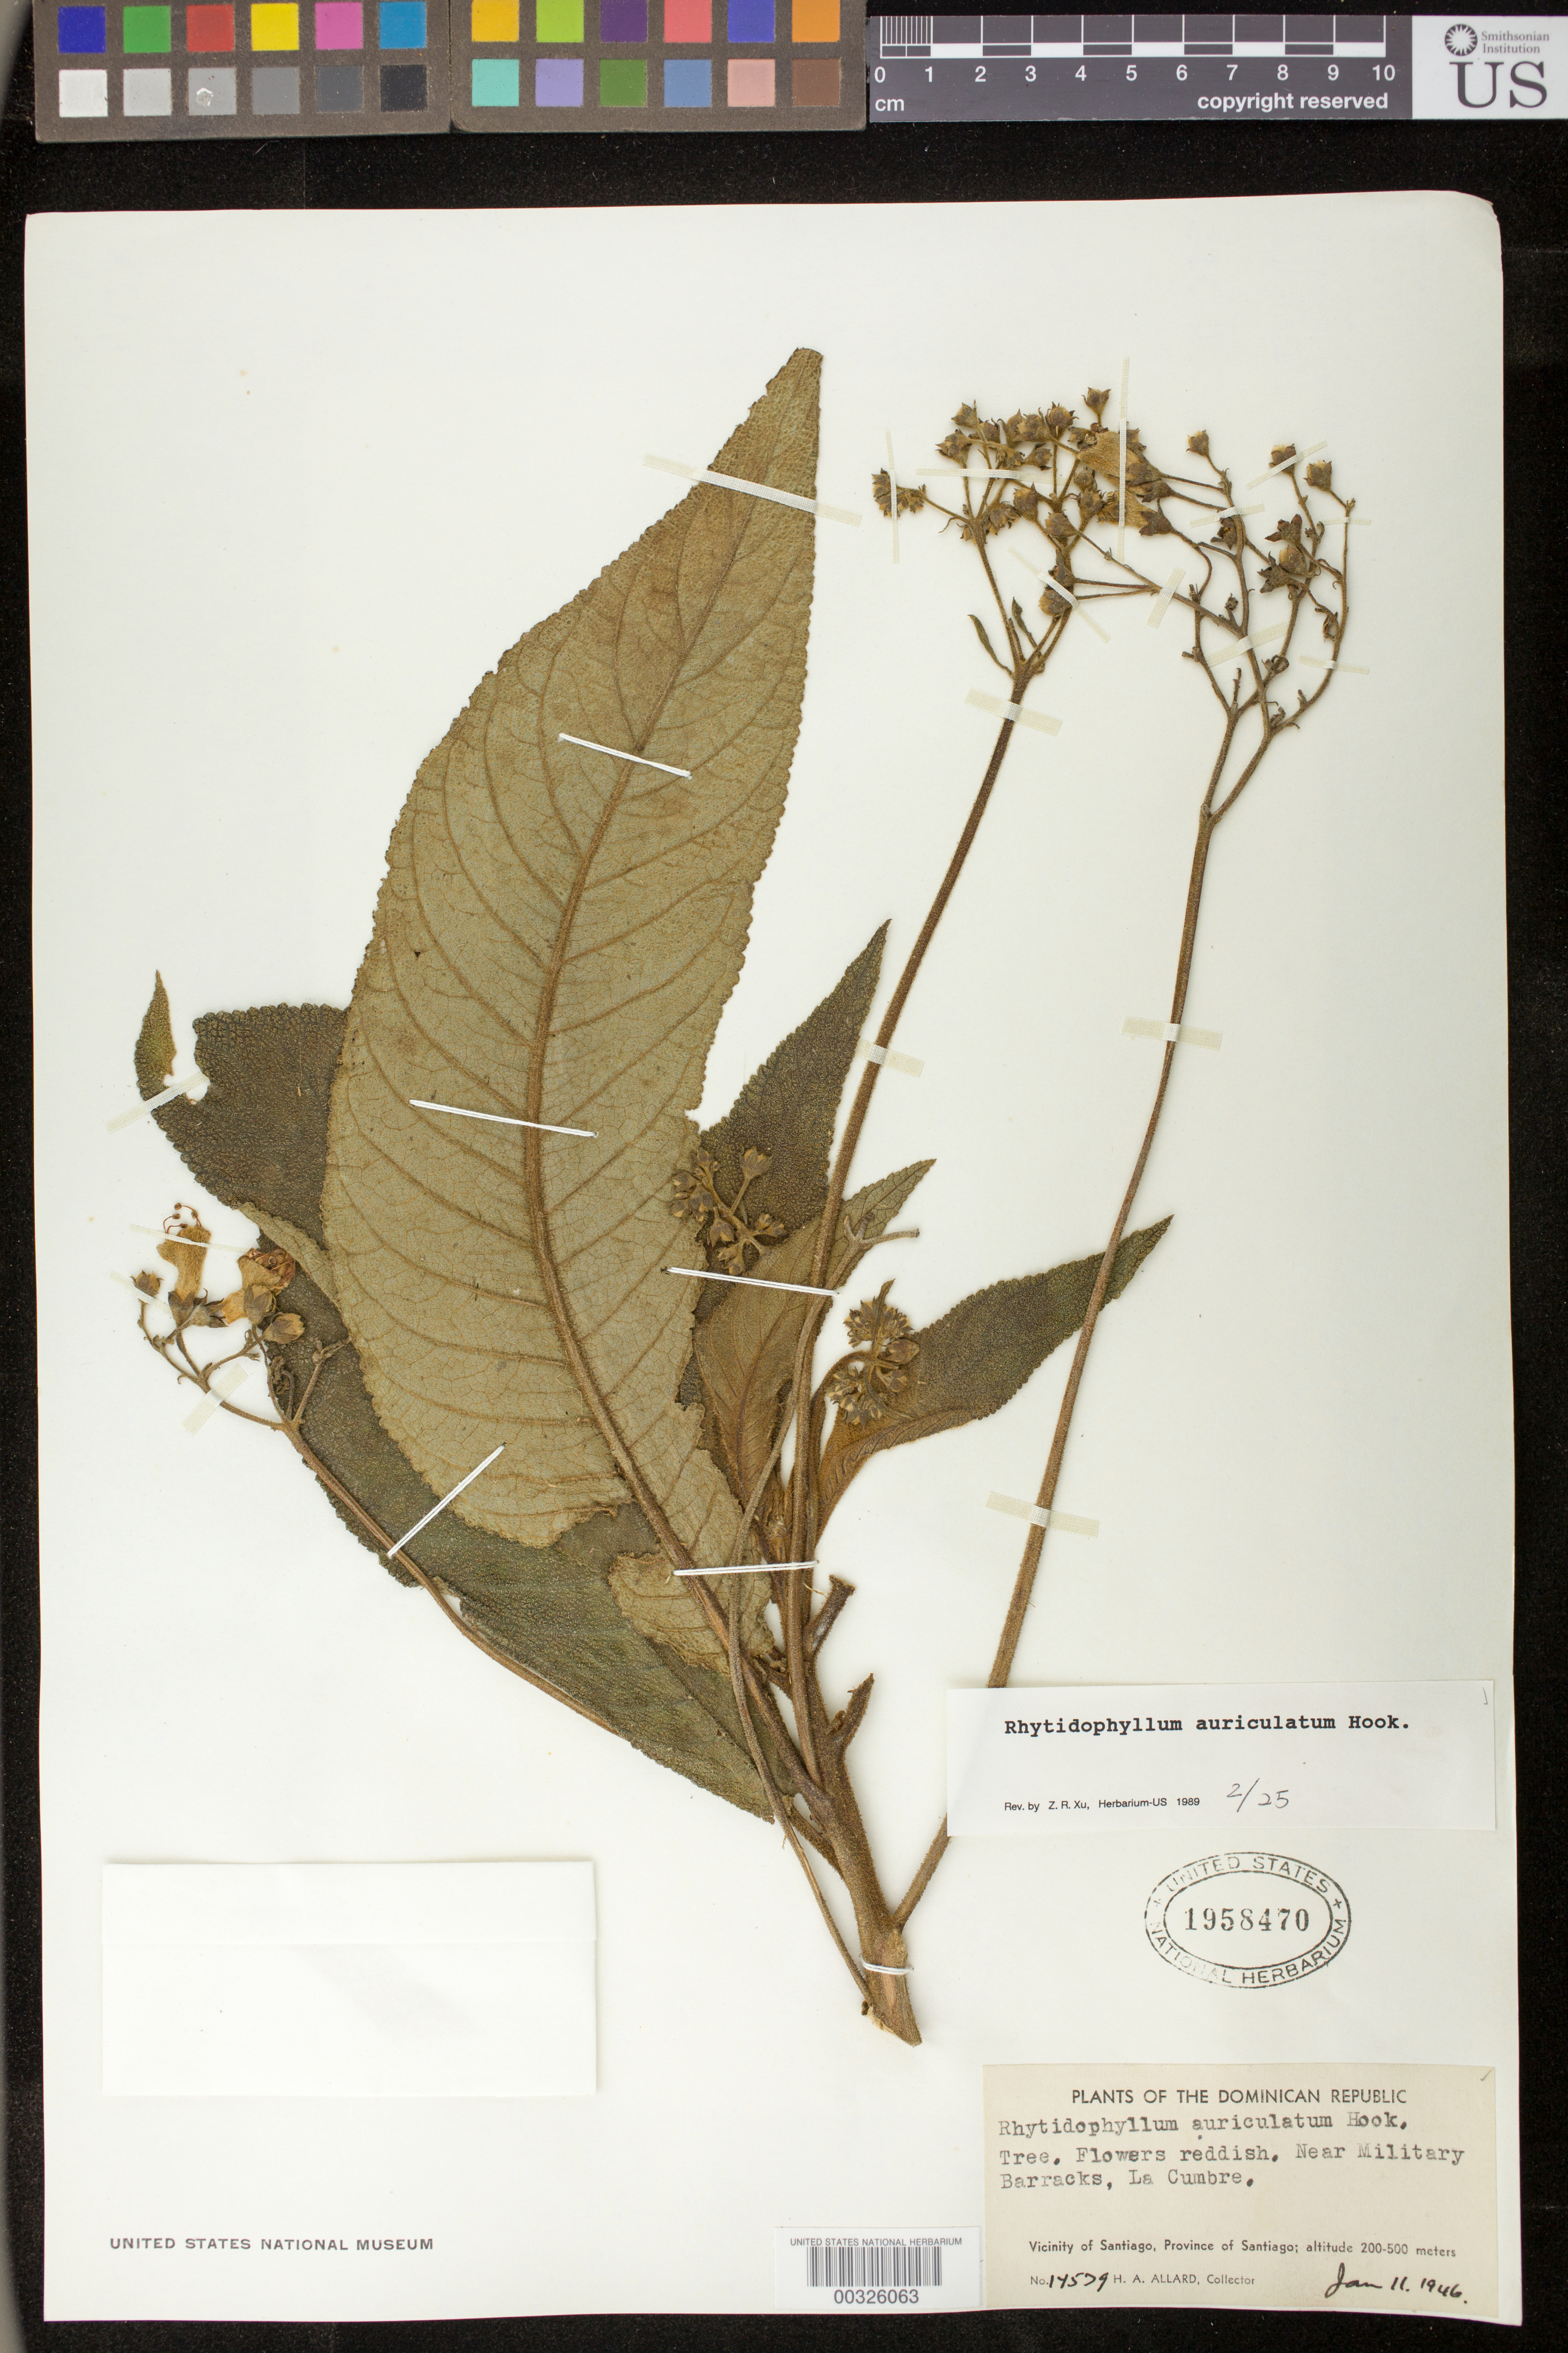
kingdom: Plantae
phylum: Tracheophyta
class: Magnoliopsida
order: Lamiales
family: Gesneriaceae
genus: Rhytidophyllum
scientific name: Rhytidophyllum auriculatum var. angustatum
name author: Urb.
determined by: Skog, Laurence E.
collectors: H. A. Allard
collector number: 14579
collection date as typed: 11 Jan 1946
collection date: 1946-01-11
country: Dominican Republic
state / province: Santiago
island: Hispaniola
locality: Vicinity of Santiago, near Military Barracks, La Cumbre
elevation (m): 200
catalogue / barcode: US 1958470